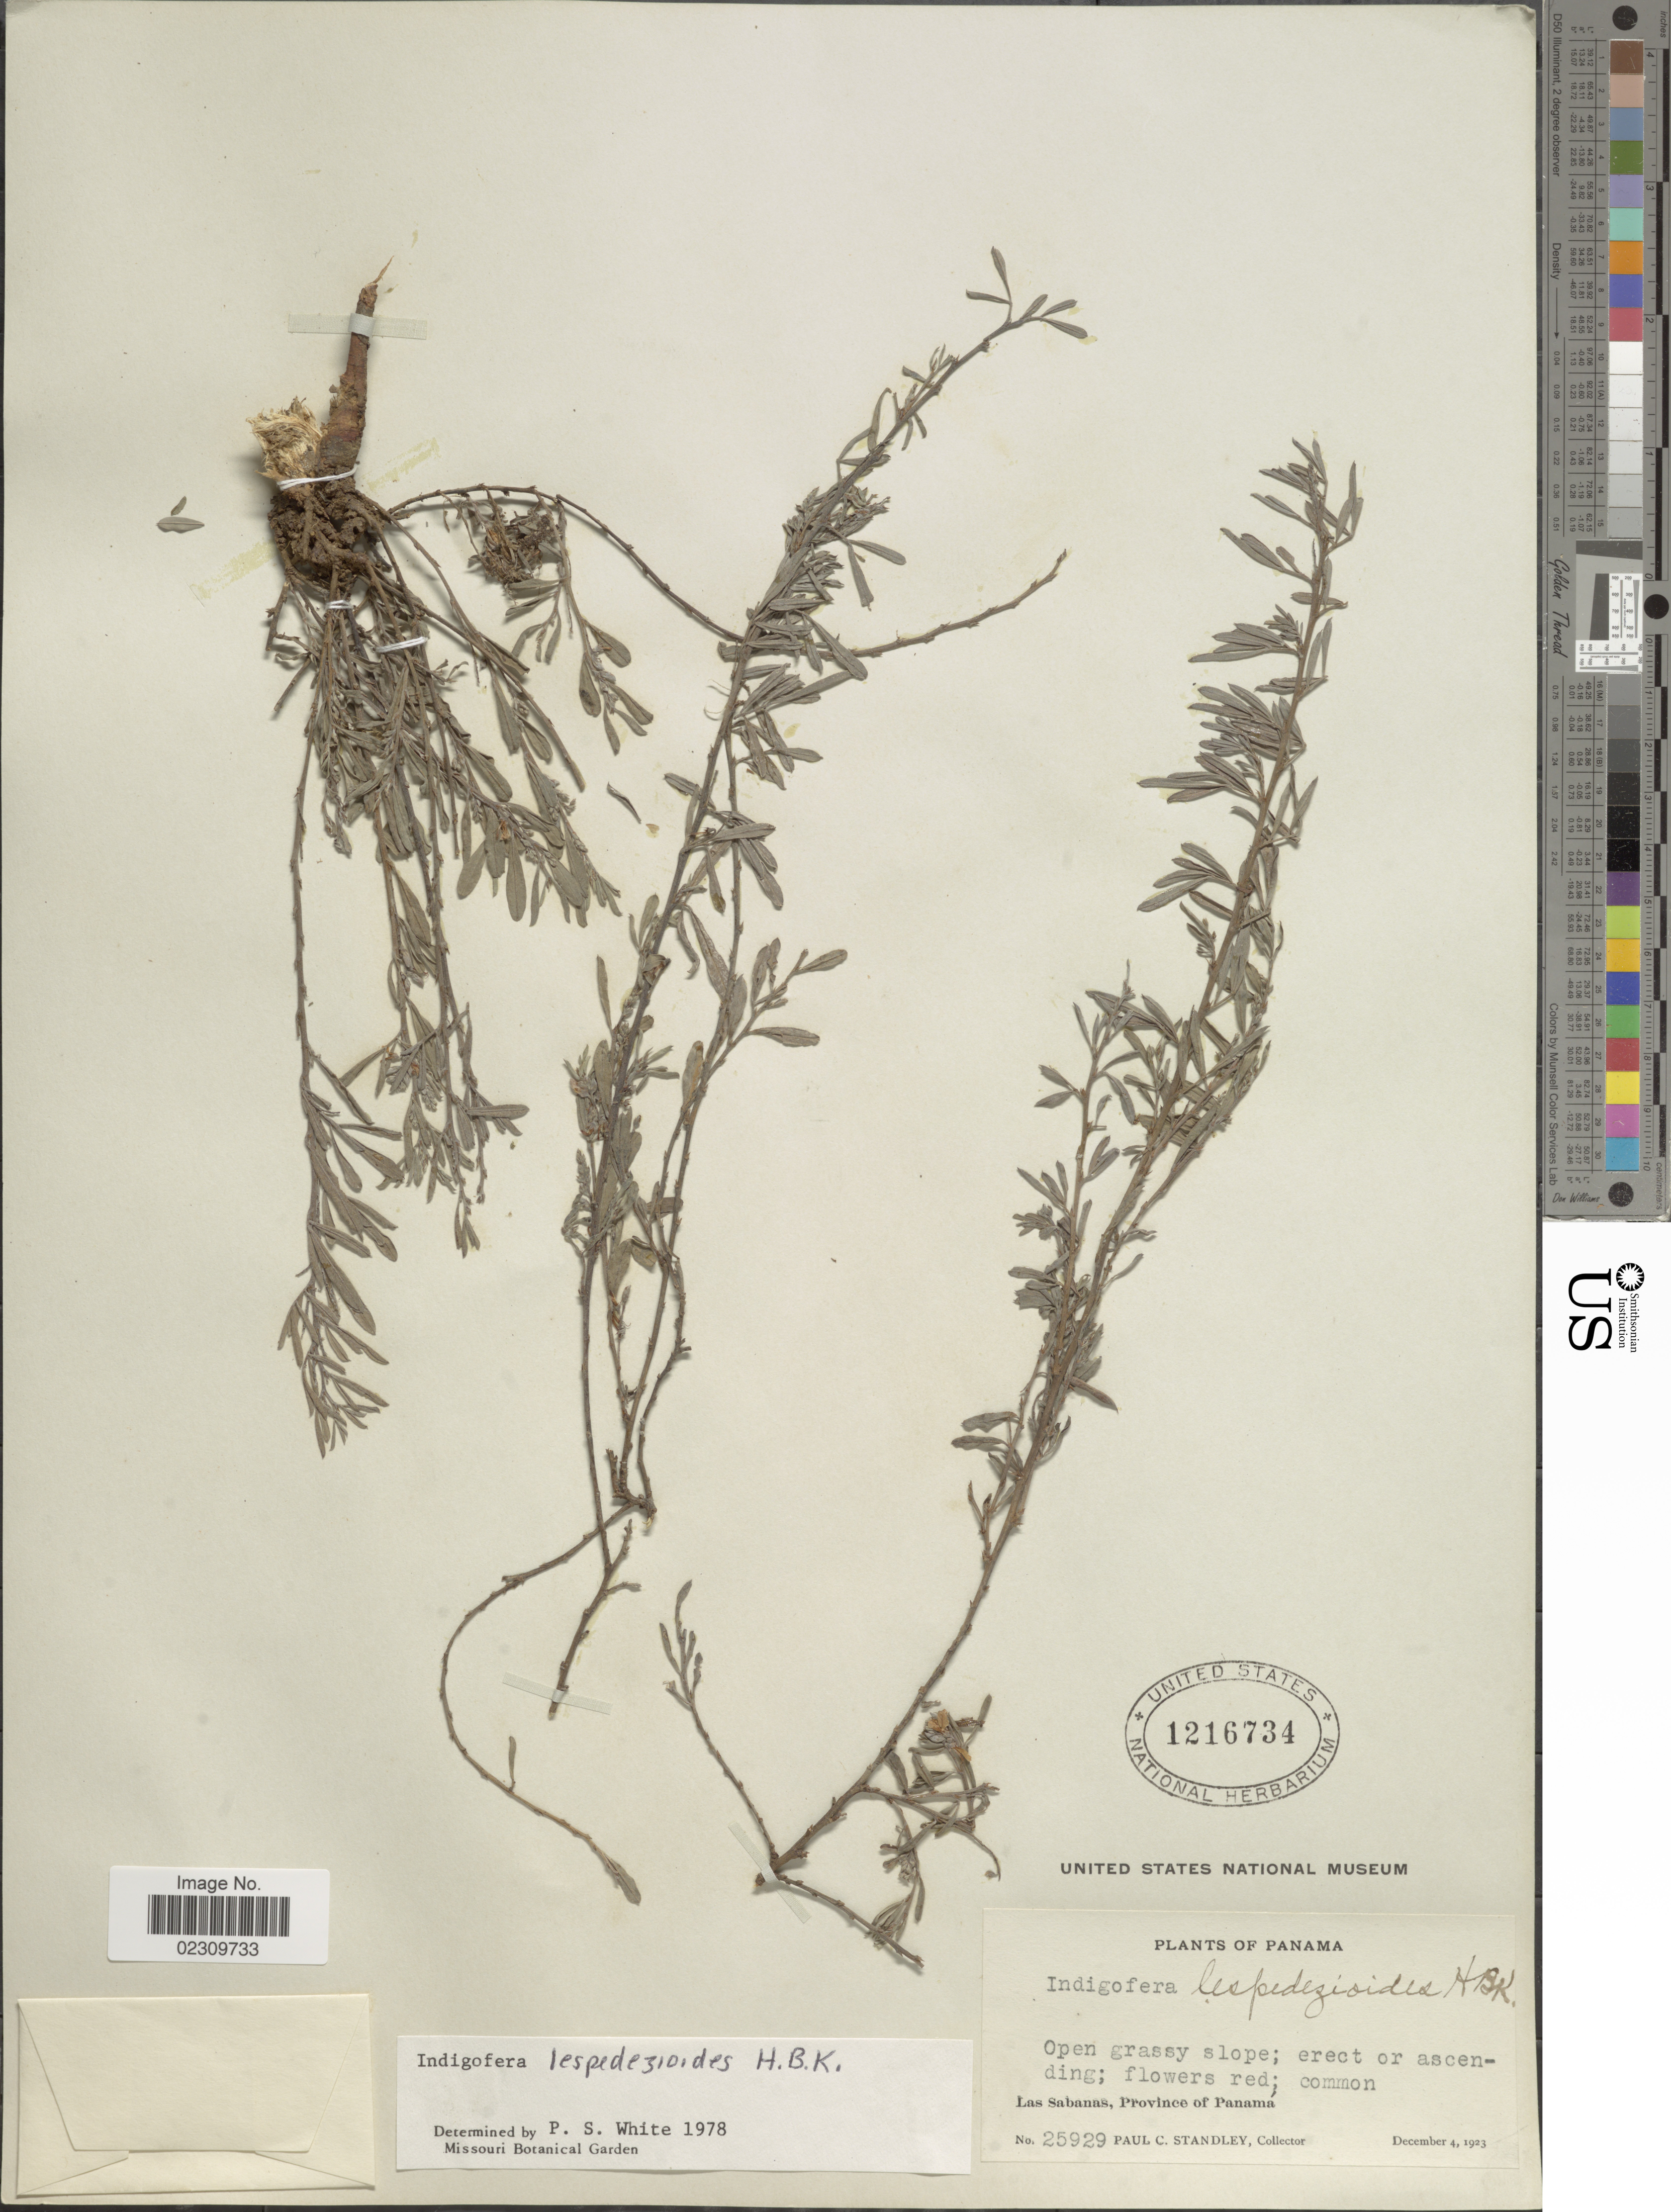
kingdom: Plantae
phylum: Tracheophyta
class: Magnoliopsida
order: Fabales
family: Fabaceae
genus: Indigofera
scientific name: Indigofera lespedezioides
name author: Kunth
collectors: P. C. Standley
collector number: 25929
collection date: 1923-12-04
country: Panama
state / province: Panamá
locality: Las Sabanas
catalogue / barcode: US 1216734